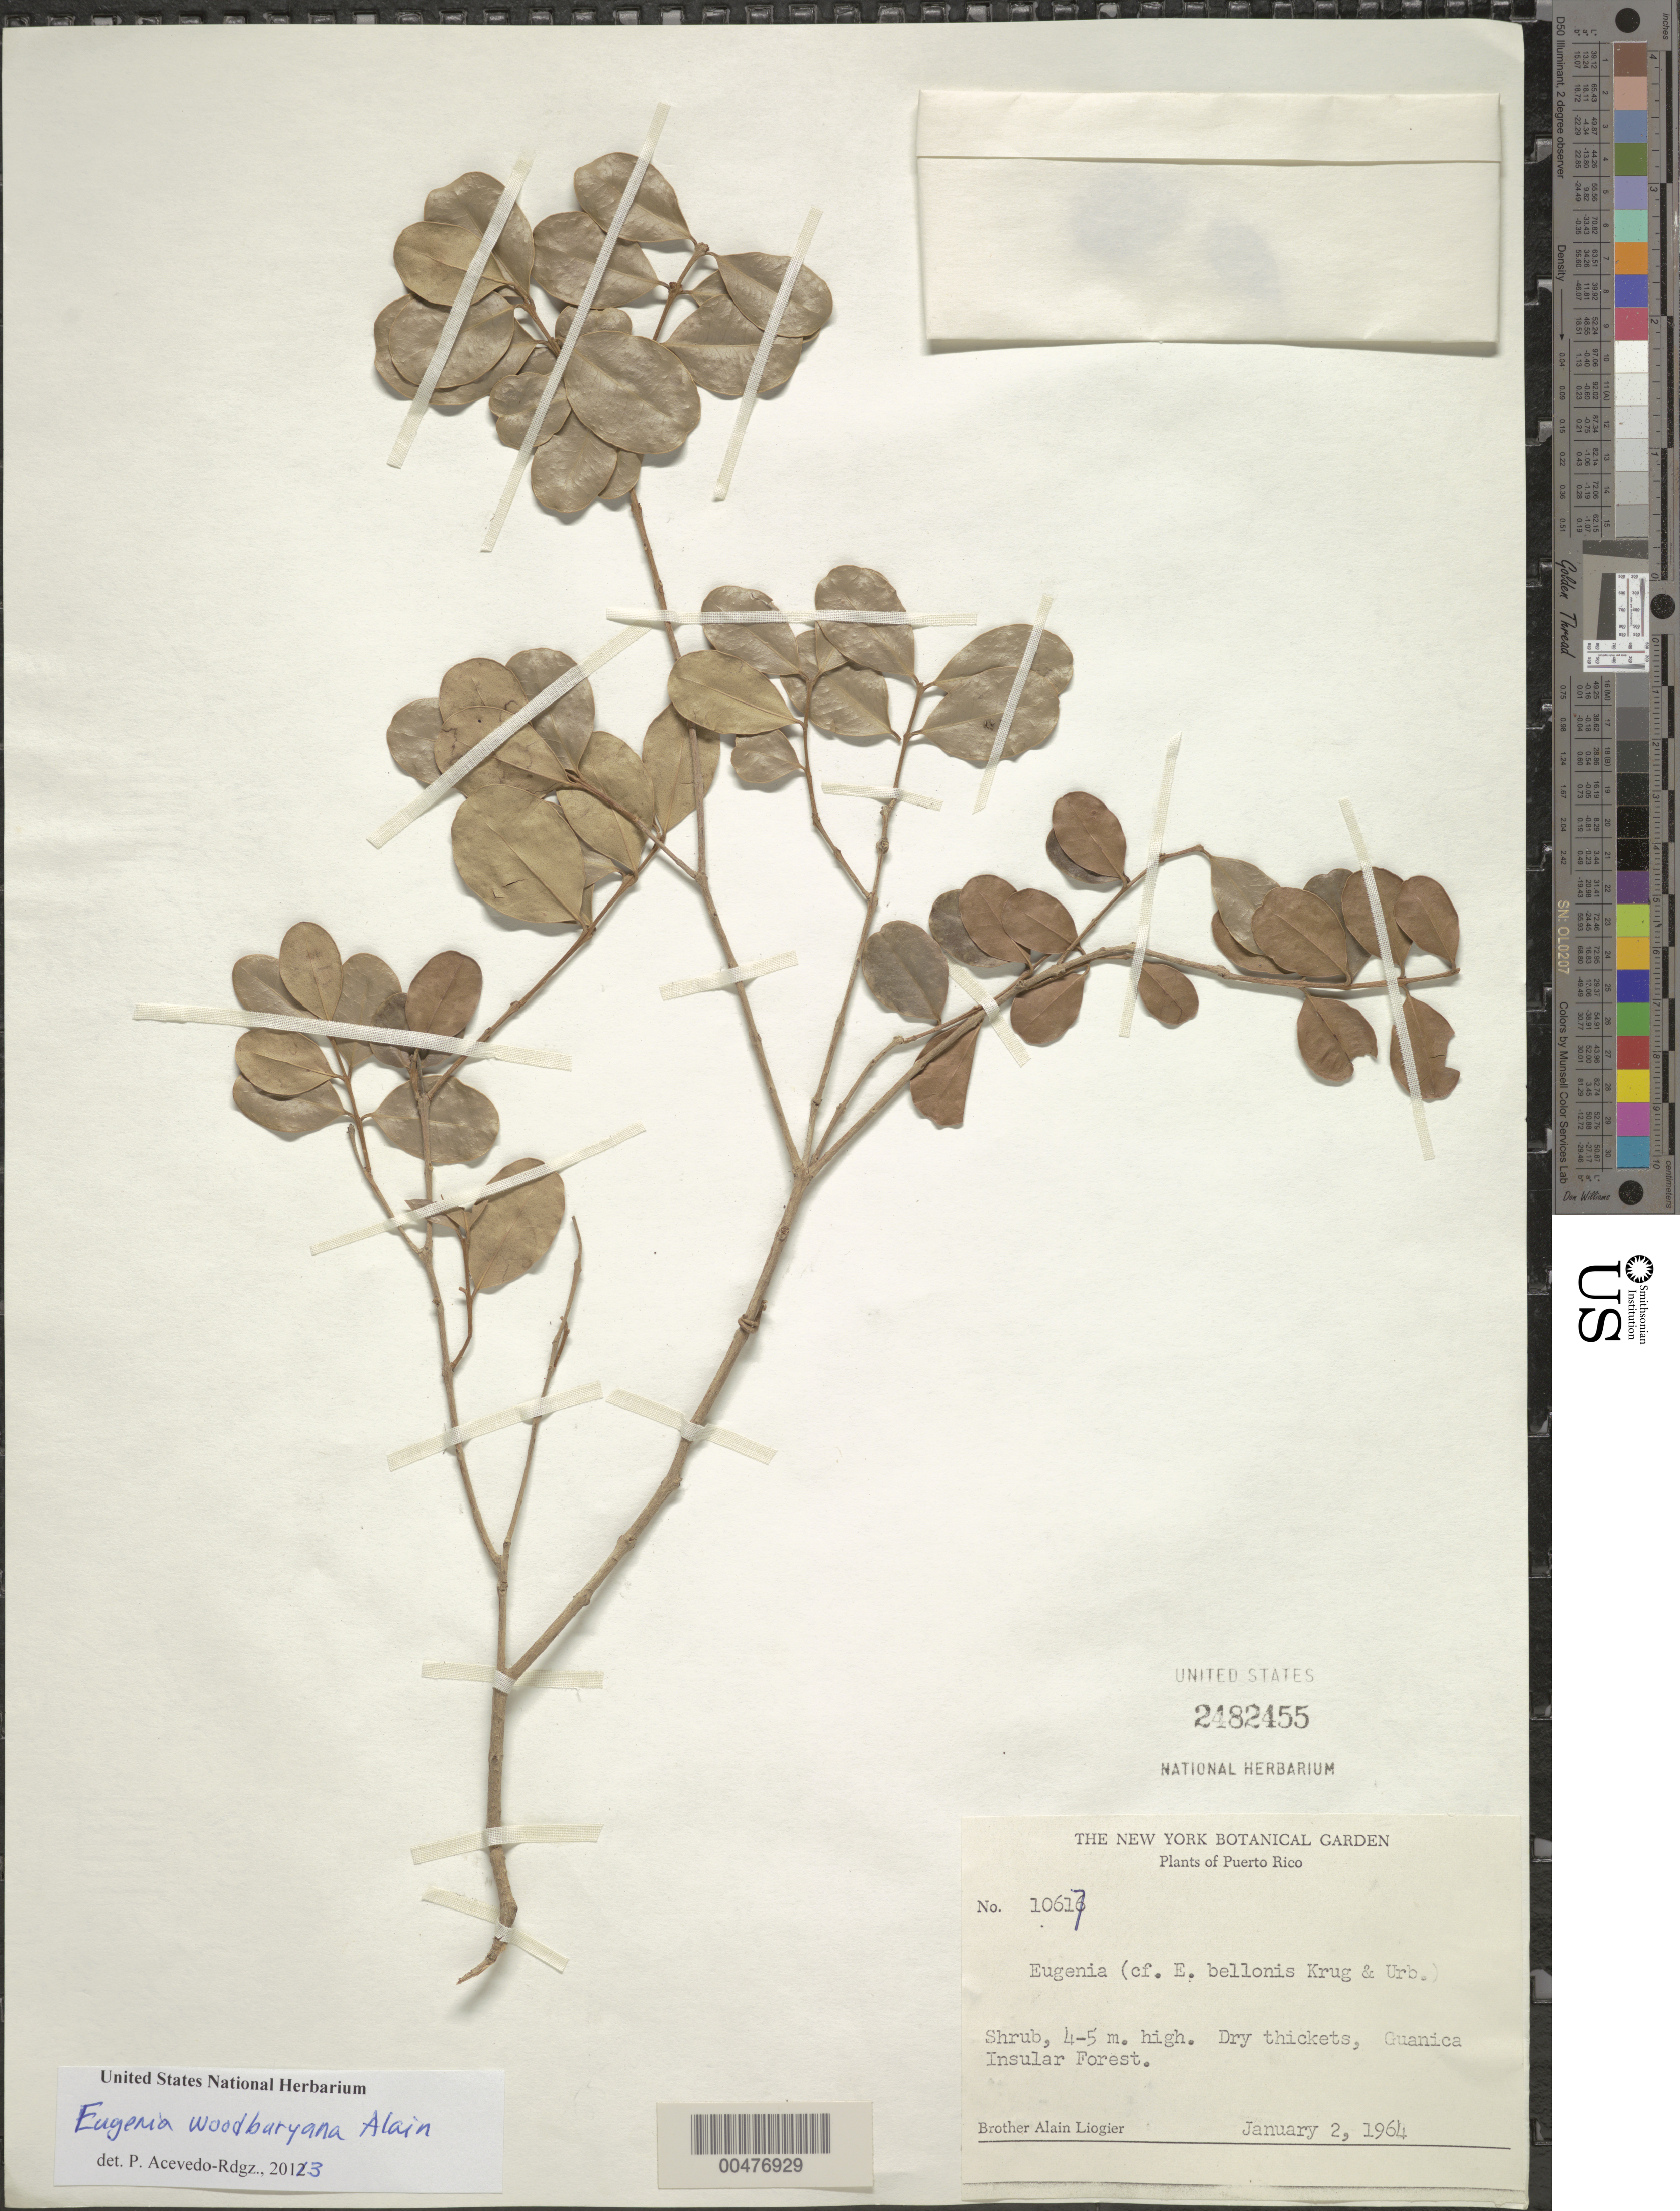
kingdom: Plantae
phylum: Tracheophyta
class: Magnoliopsida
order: Myrtales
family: Myrtaceae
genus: Eugenia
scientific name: Eugenia woodburyana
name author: Alain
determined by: Acevedo-Rodríguez, P., (BOT), Smithsonian Institution - National Museum of Natural History (UNITED STATES)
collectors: A. H. Liogier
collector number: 10617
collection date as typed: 02 Jan 1964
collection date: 1964-01-02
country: Puerto Rico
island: Greater Antilles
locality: Guánica Insular Forest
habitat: Dry thickets.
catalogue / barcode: US 2482455